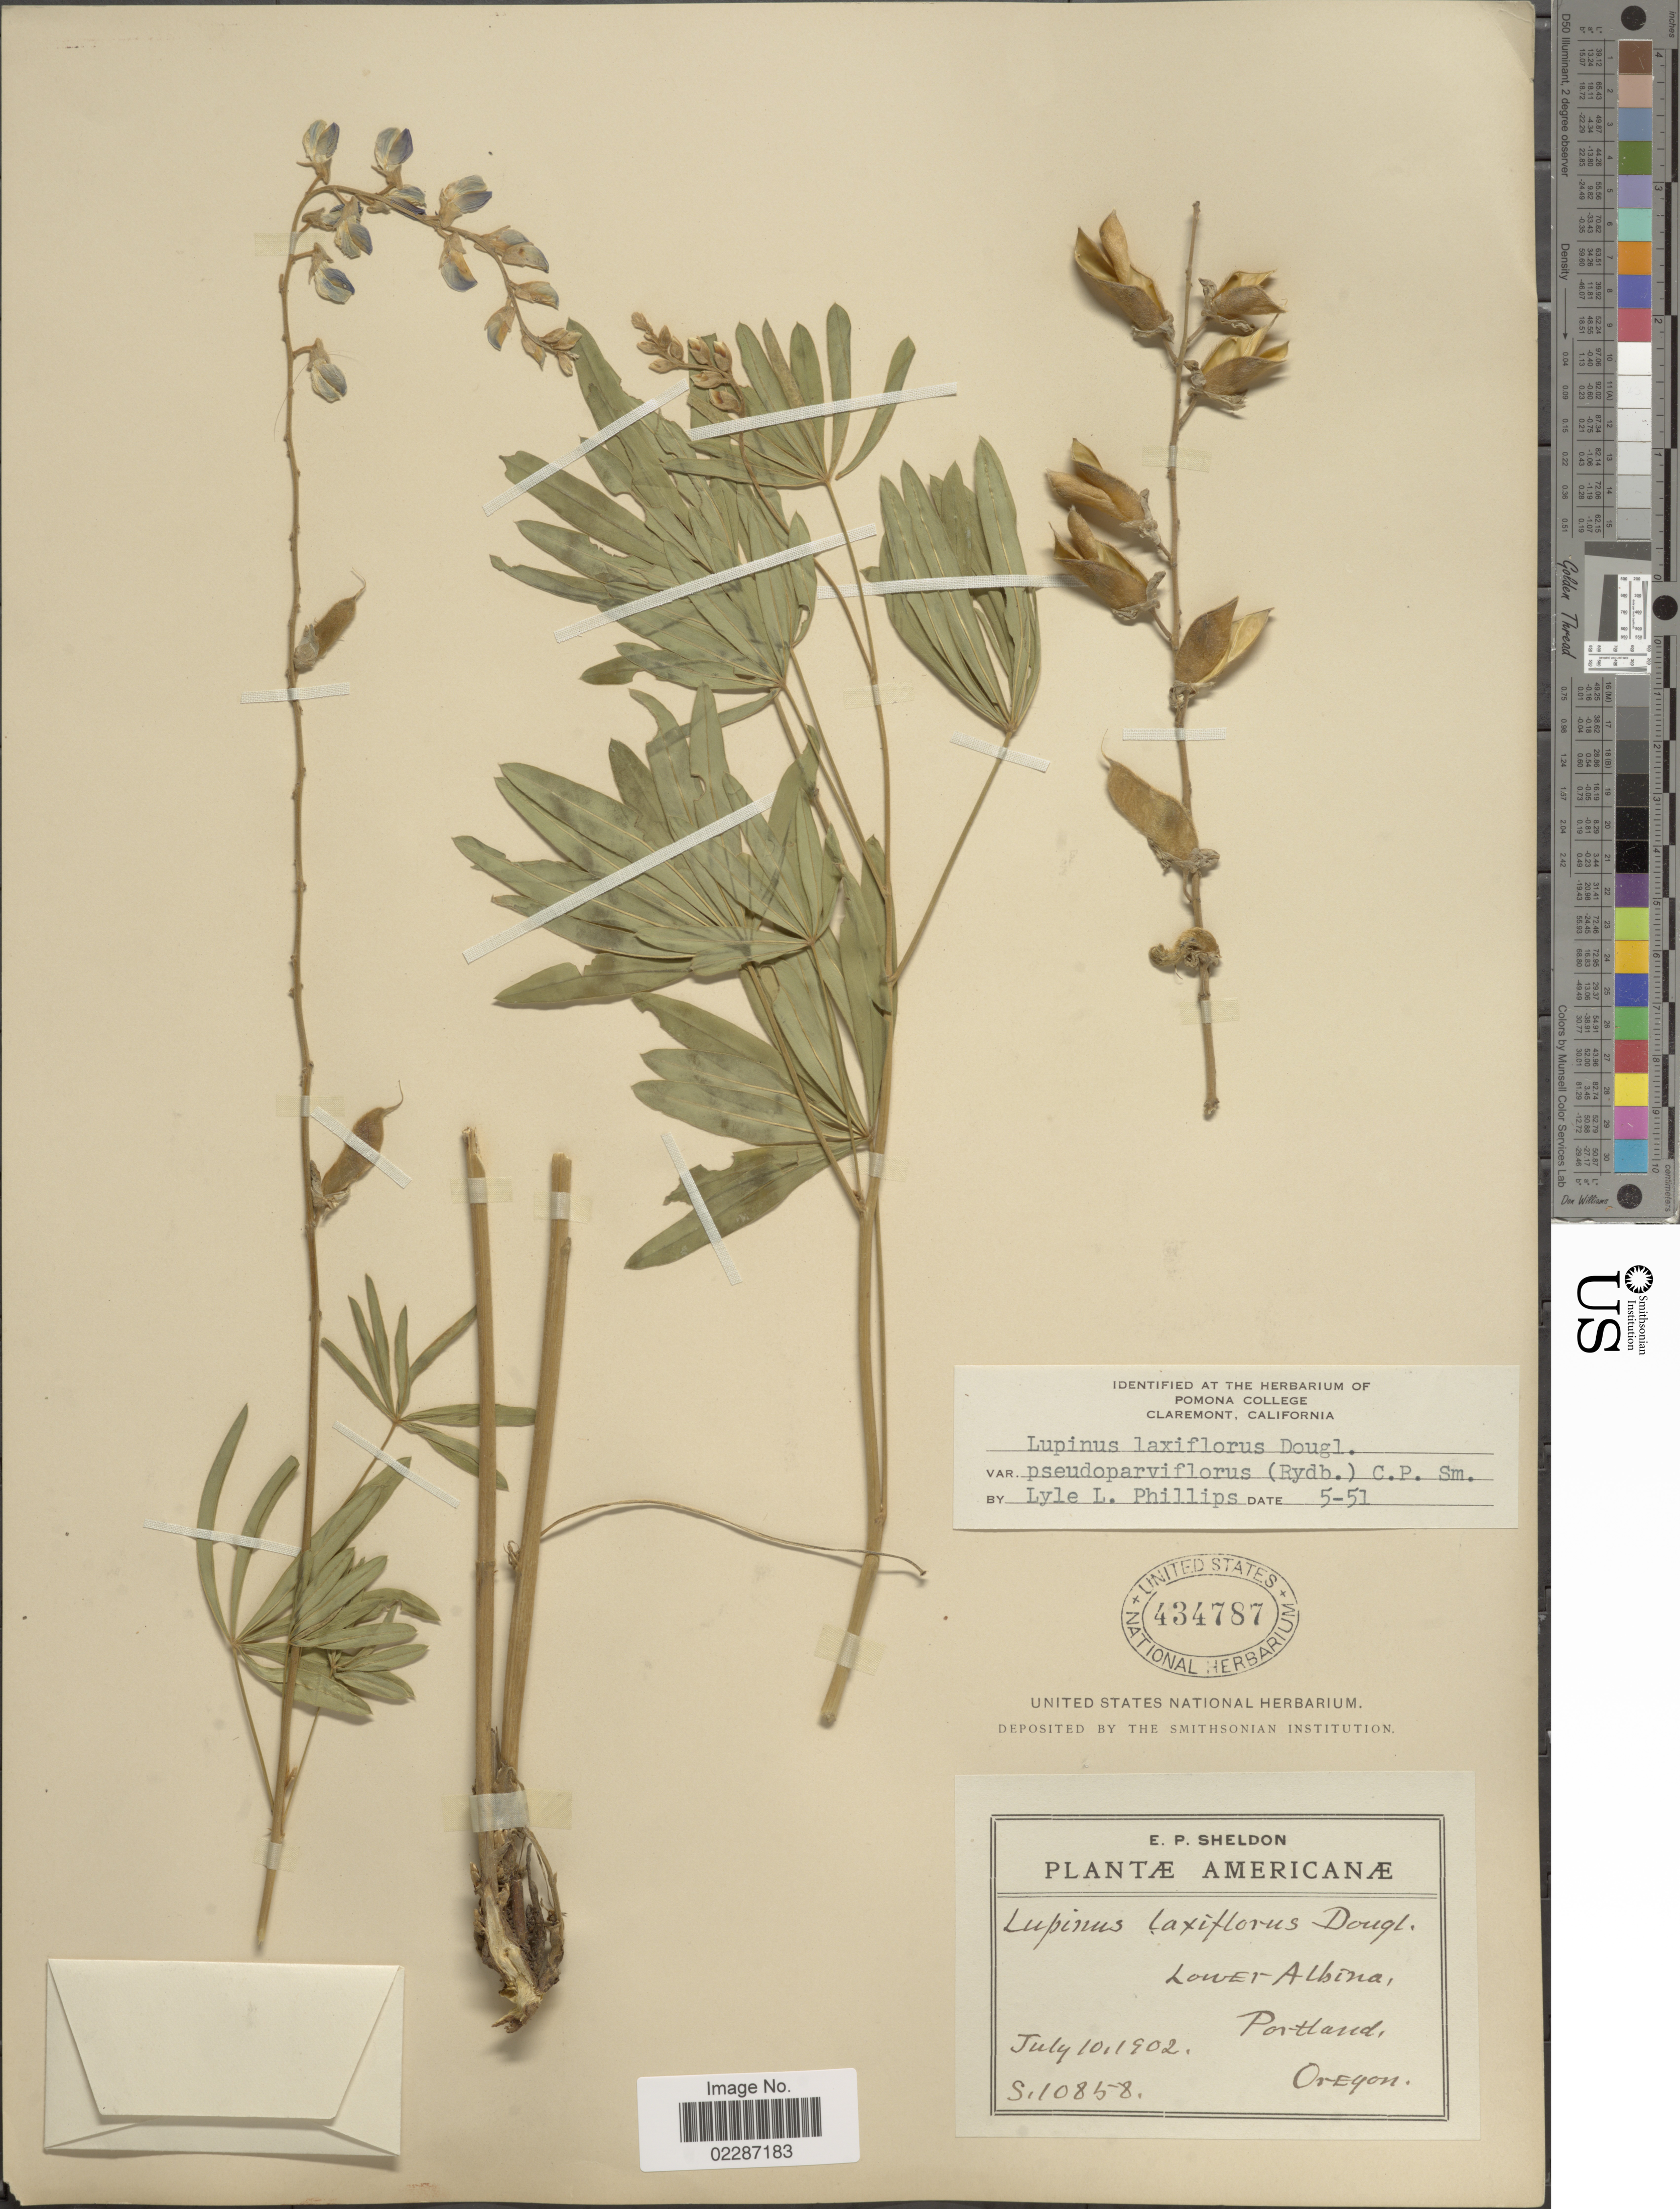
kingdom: Plantae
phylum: Tracheophyta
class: Magnoliopsida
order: Fabales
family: Fabaceae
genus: Lupinus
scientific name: Lupinus pseudoparviflorus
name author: Rydb.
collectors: E. P. Sheldon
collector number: S10858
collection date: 1902-07-10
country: United States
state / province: Oregon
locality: Lower Albina, Portland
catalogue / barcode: US 434787